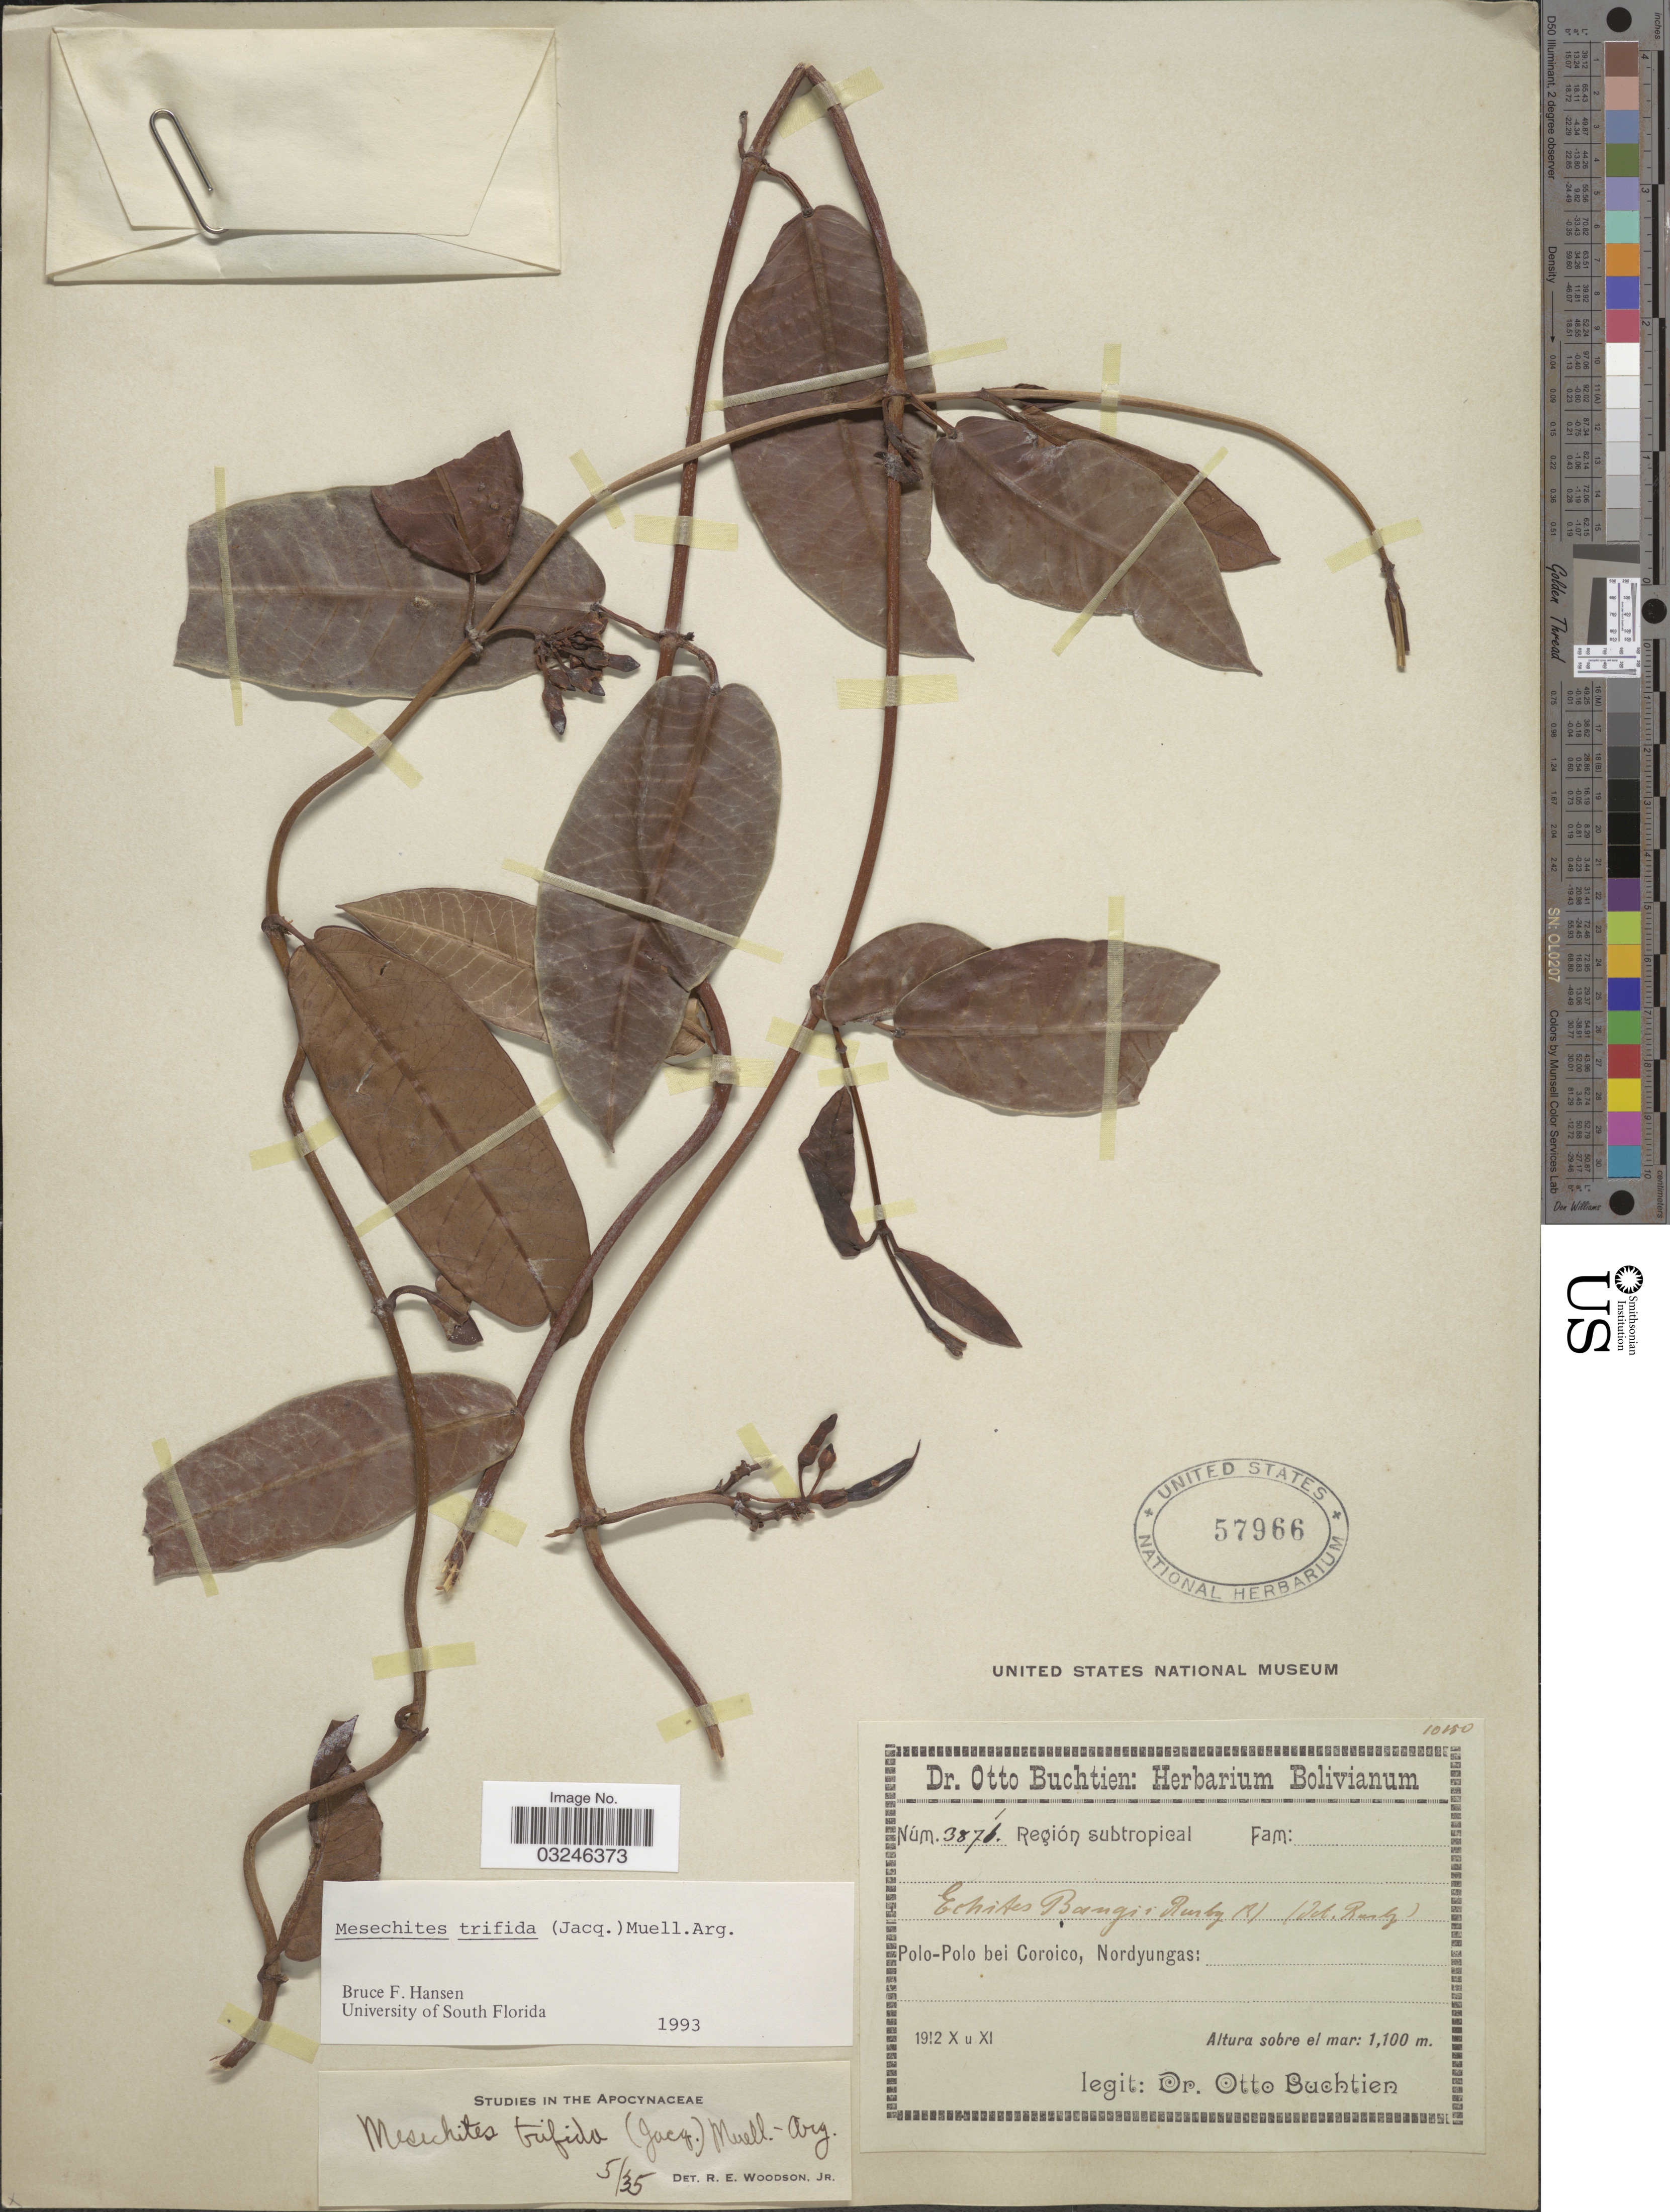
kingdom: Plantae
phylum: Tracheophyta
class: Magnoliopsida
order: Gentianales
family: Apocynaceae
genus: Mesechites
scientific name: Mesechites trifidus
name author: (Jacq.) Müll. Arg.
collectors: O. Buchtien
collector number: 3876*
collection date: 1912-10/1912-11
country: Bolivia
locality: Polo-Polo bei Coroico, Nordyungas.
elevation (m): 1100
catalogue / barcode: US 57966